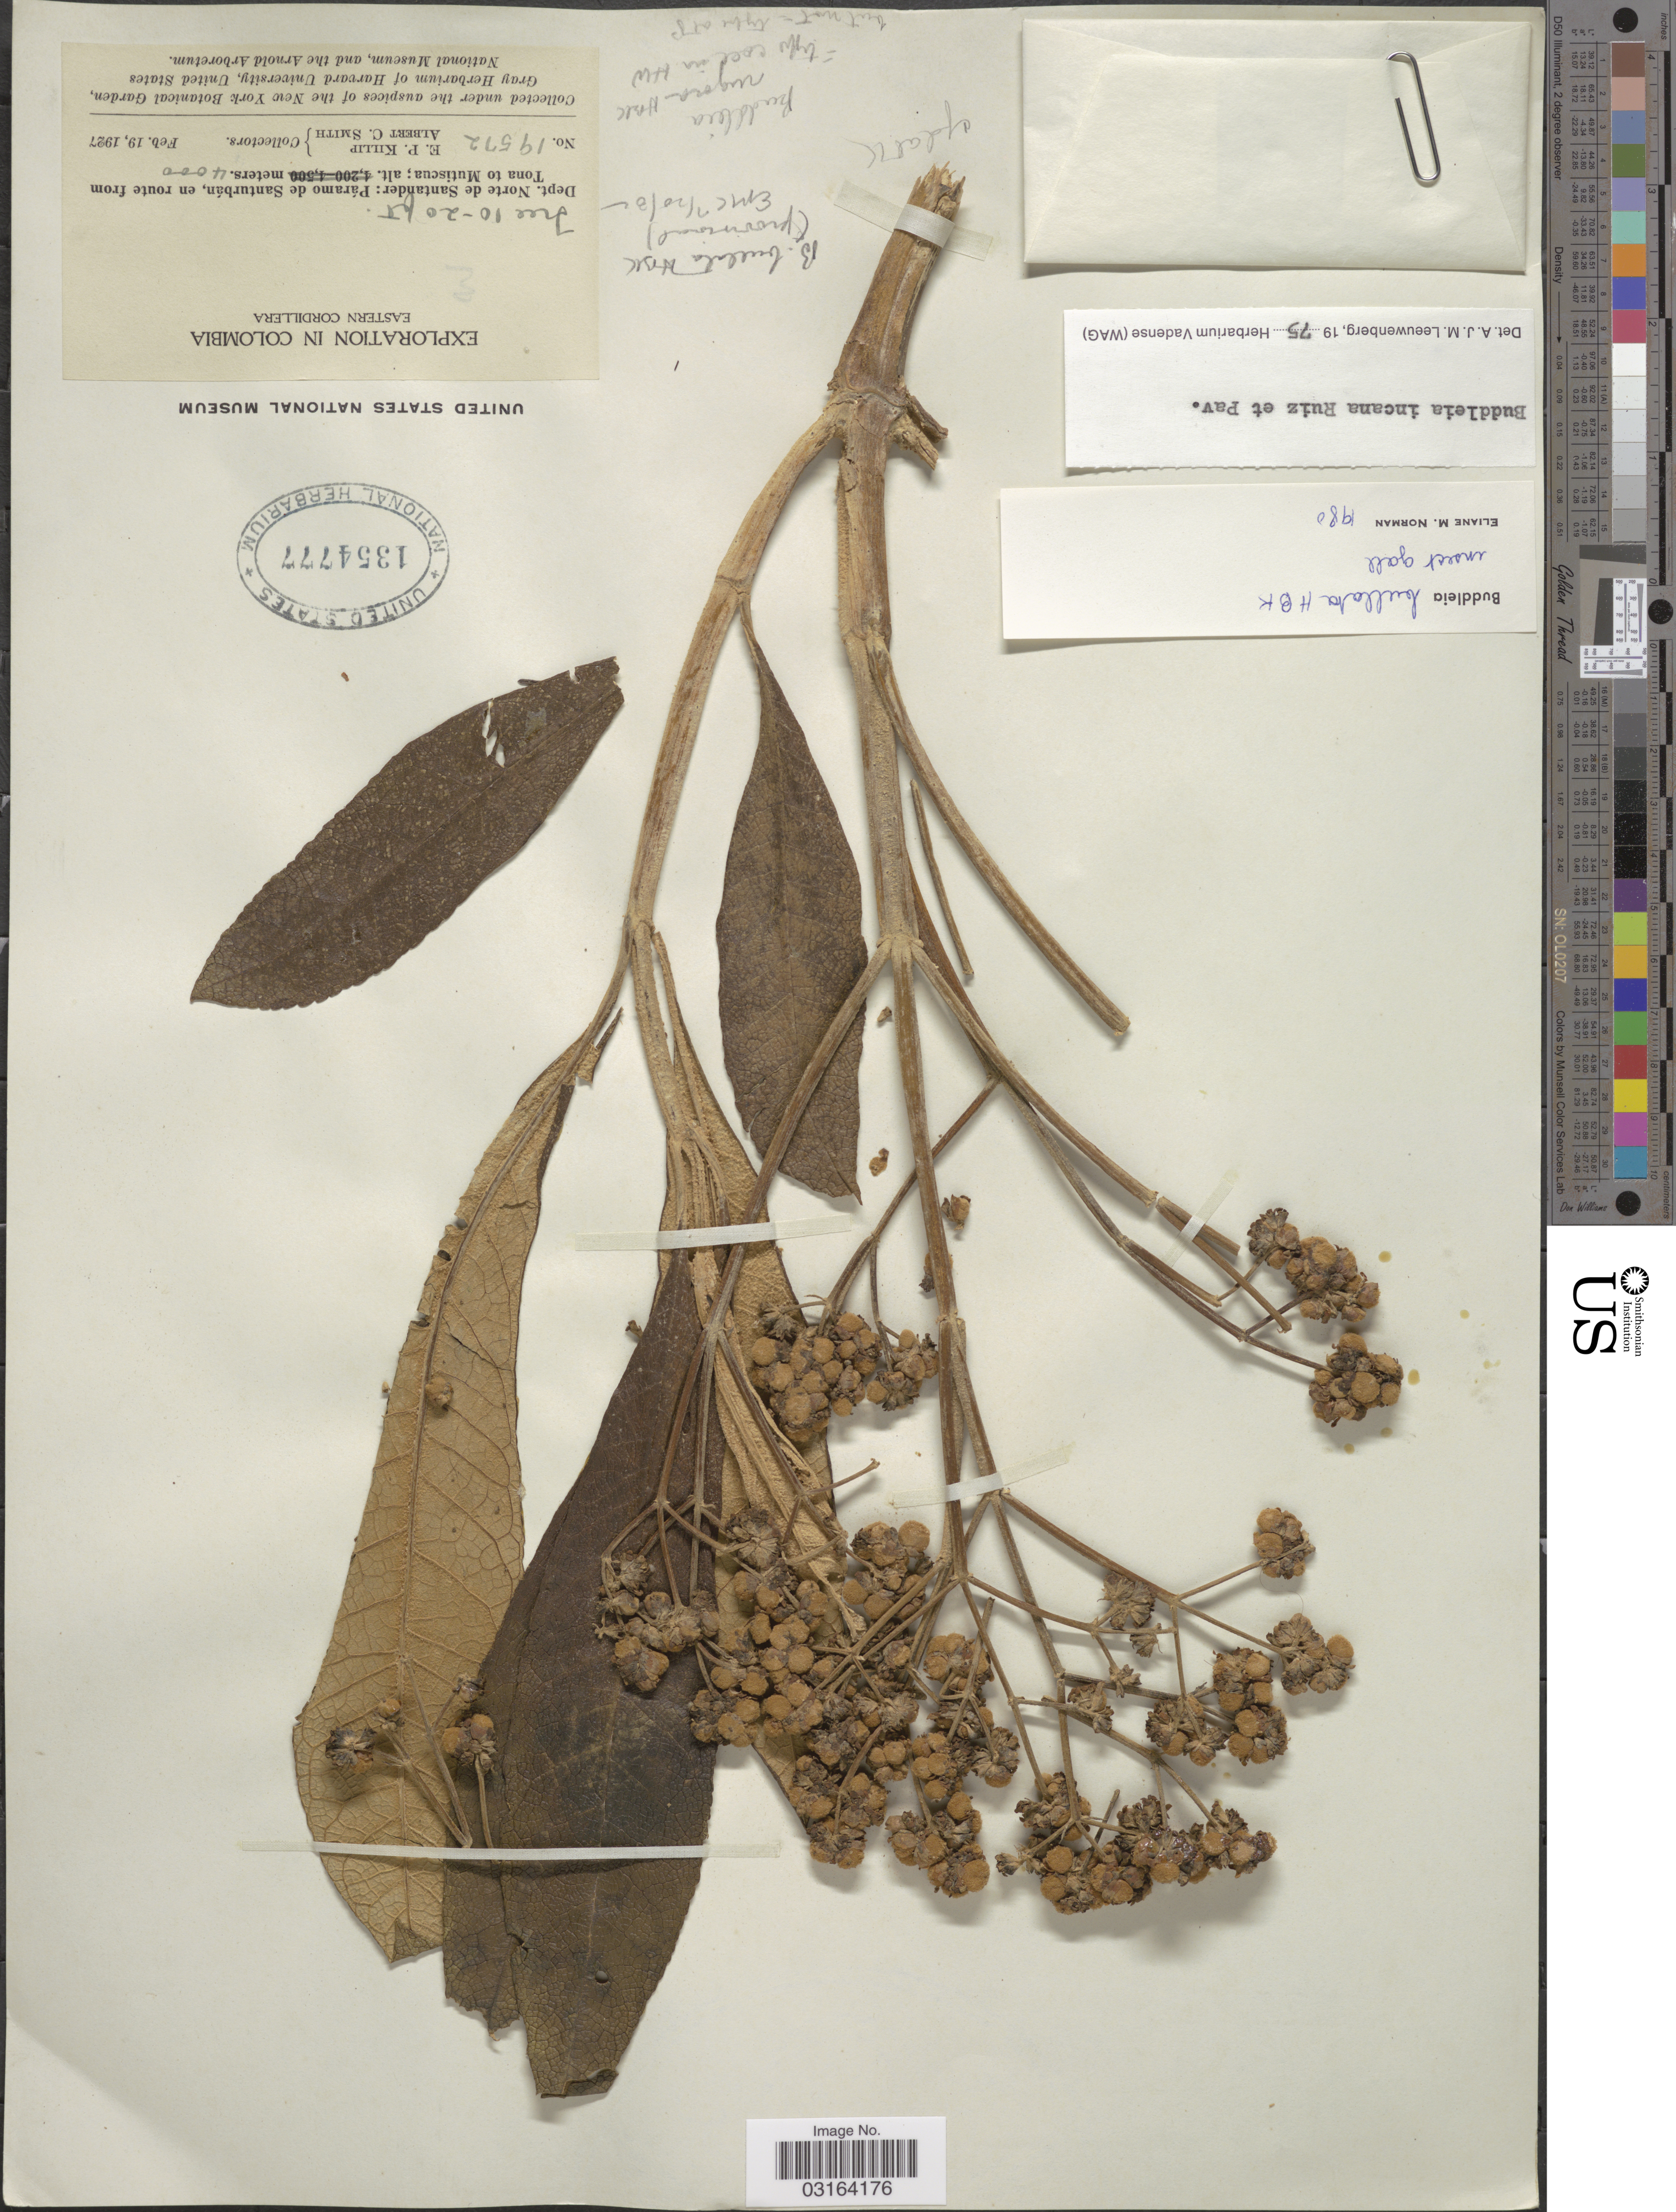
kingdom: Plantae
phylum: Tracheophyta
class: Magnoliopsida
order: Lamiales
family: Scrophulariaceae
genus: Buddleja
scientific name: Buddleja bullata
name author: Kunth in Humb. & et al.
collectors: E. P. Killip & A. C. Smith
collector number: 19572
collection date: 1927-02-19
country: Colombia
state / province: Norte de Santander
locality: Eastern Cordillera, Dept. Norte de Santander: Páramo de Santurbán, en route from Tona to Mutiscua.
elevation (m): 4000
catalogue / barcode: US 1354777